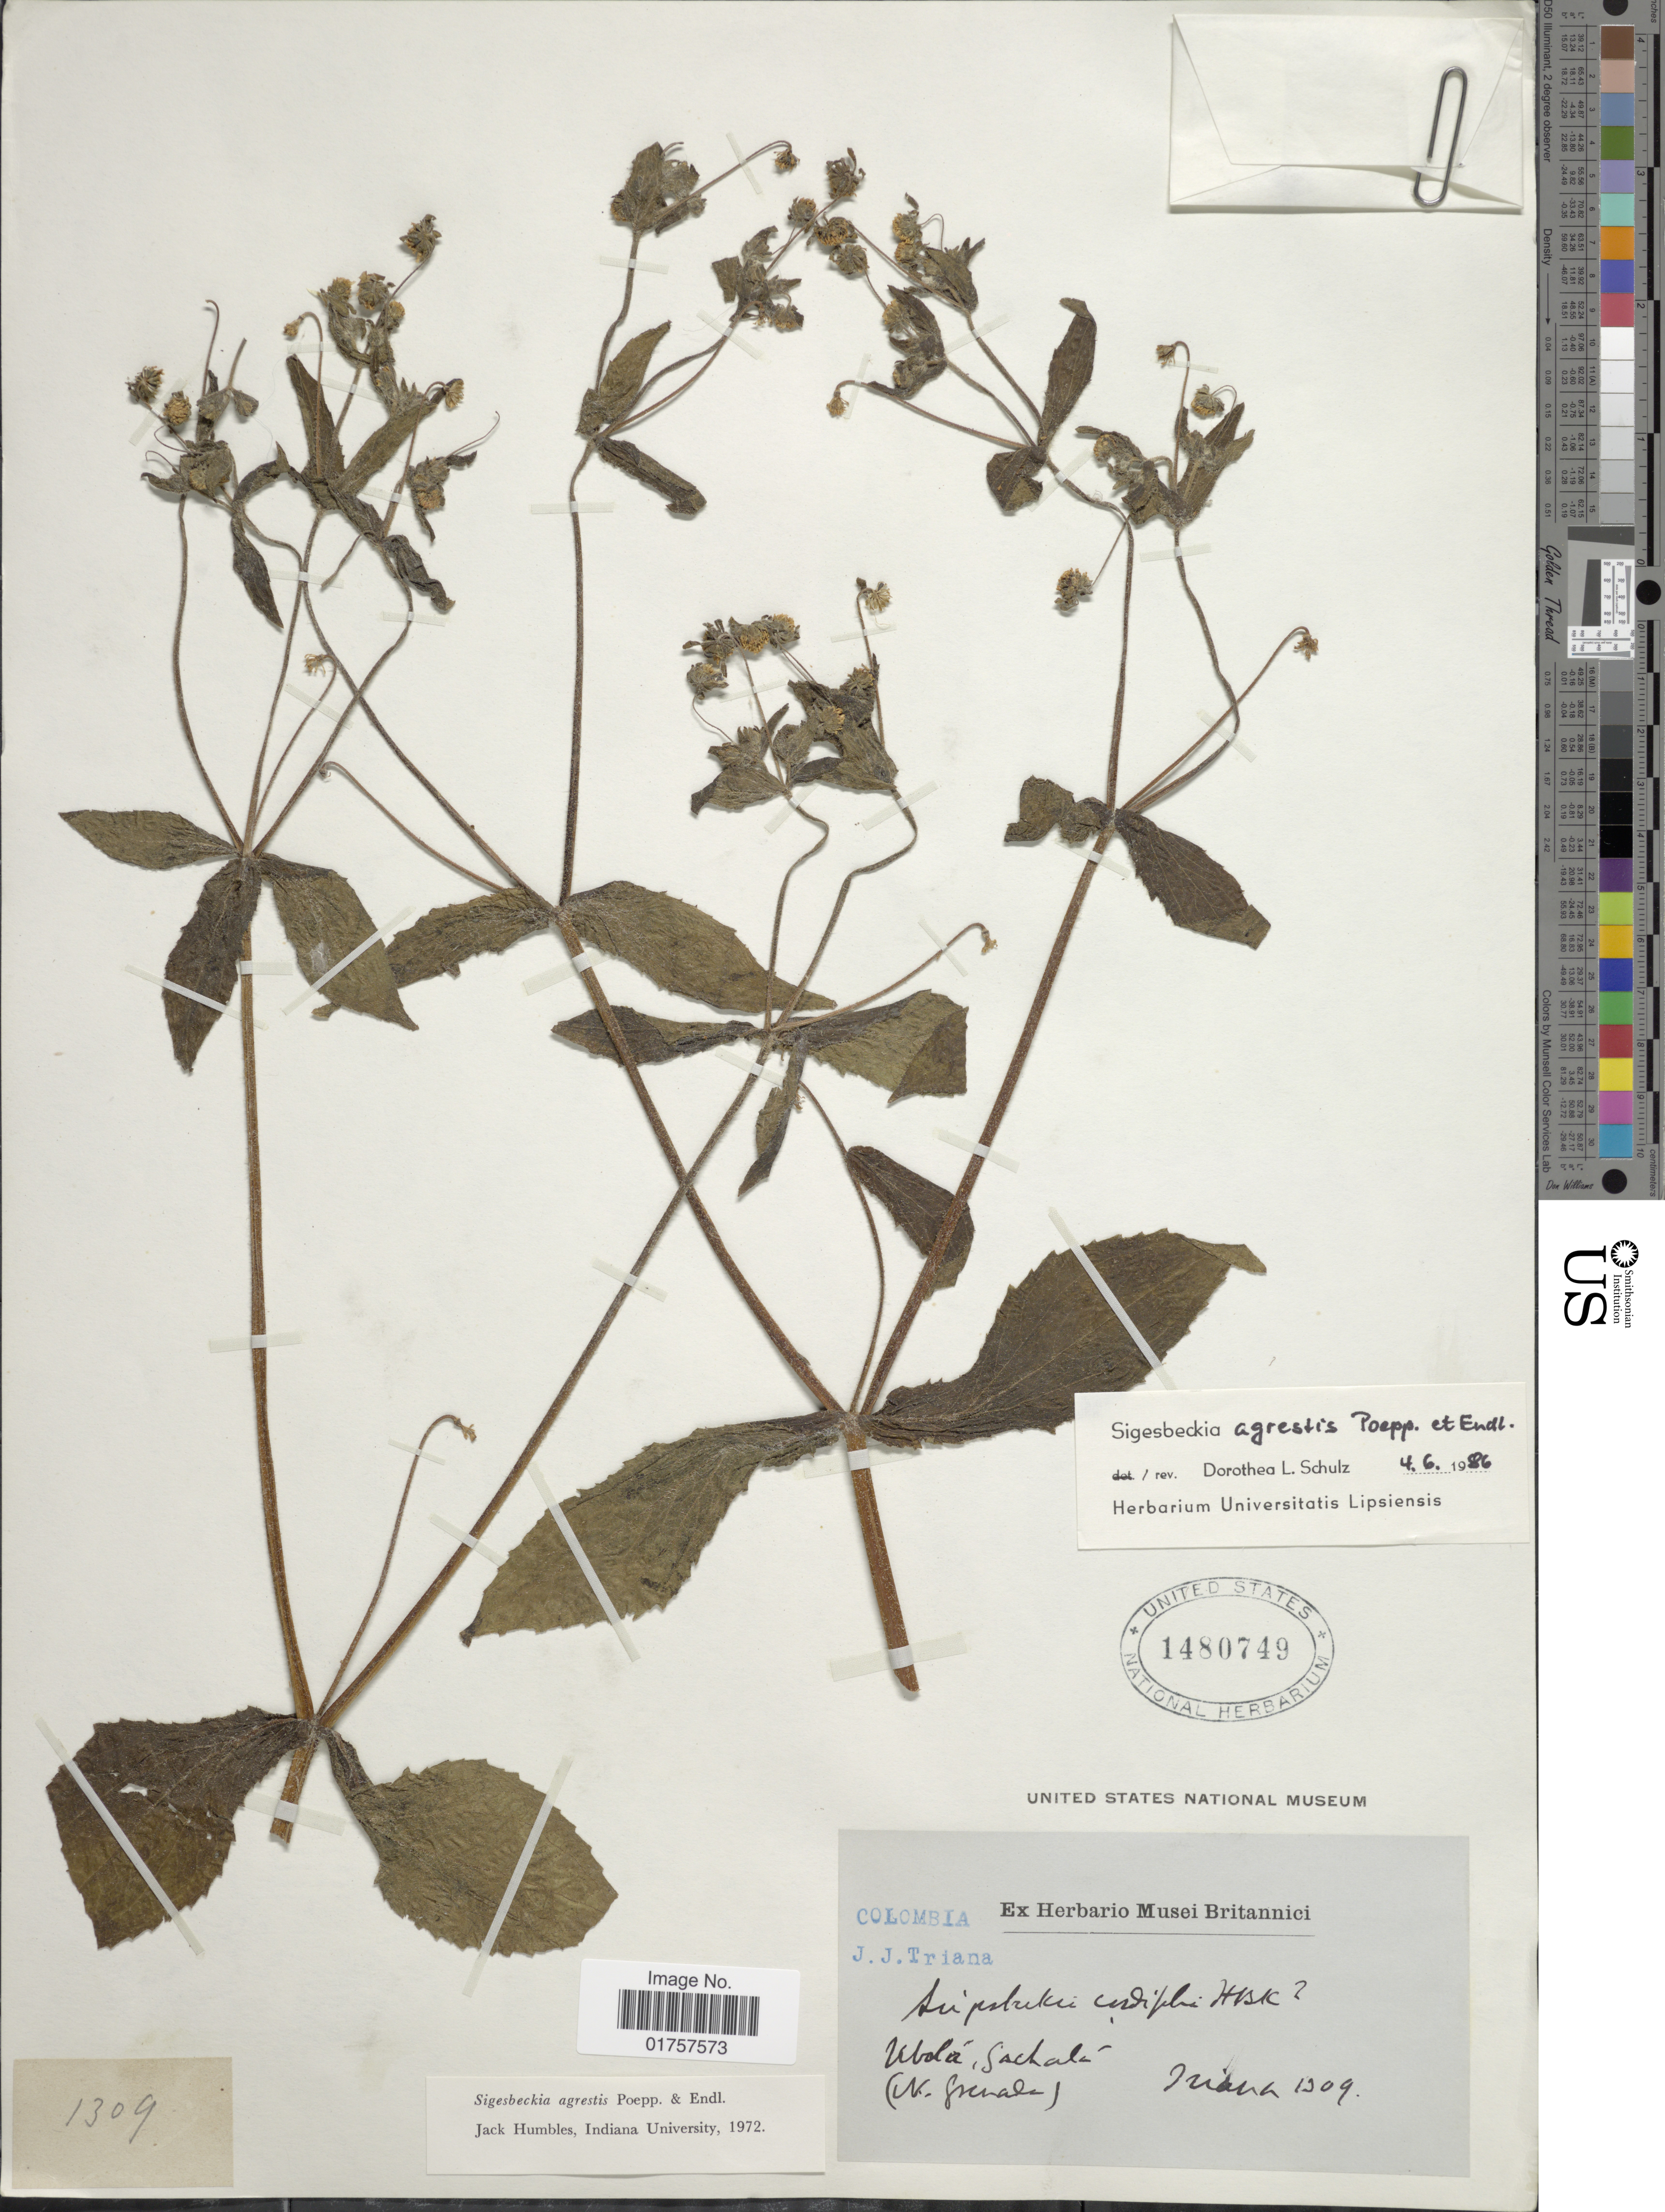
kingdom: Plantae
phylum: Tracheophyta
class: Magnoliopsida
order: Asterales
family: Asteraceae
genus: Sigesbeckia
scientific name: Sigesbeckia agrestis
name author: Poepp.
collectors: J. J. Triana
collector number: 1309*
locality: Ubolá, Sachala (N. Grenada) [interpreted]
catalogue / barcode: US 1480749